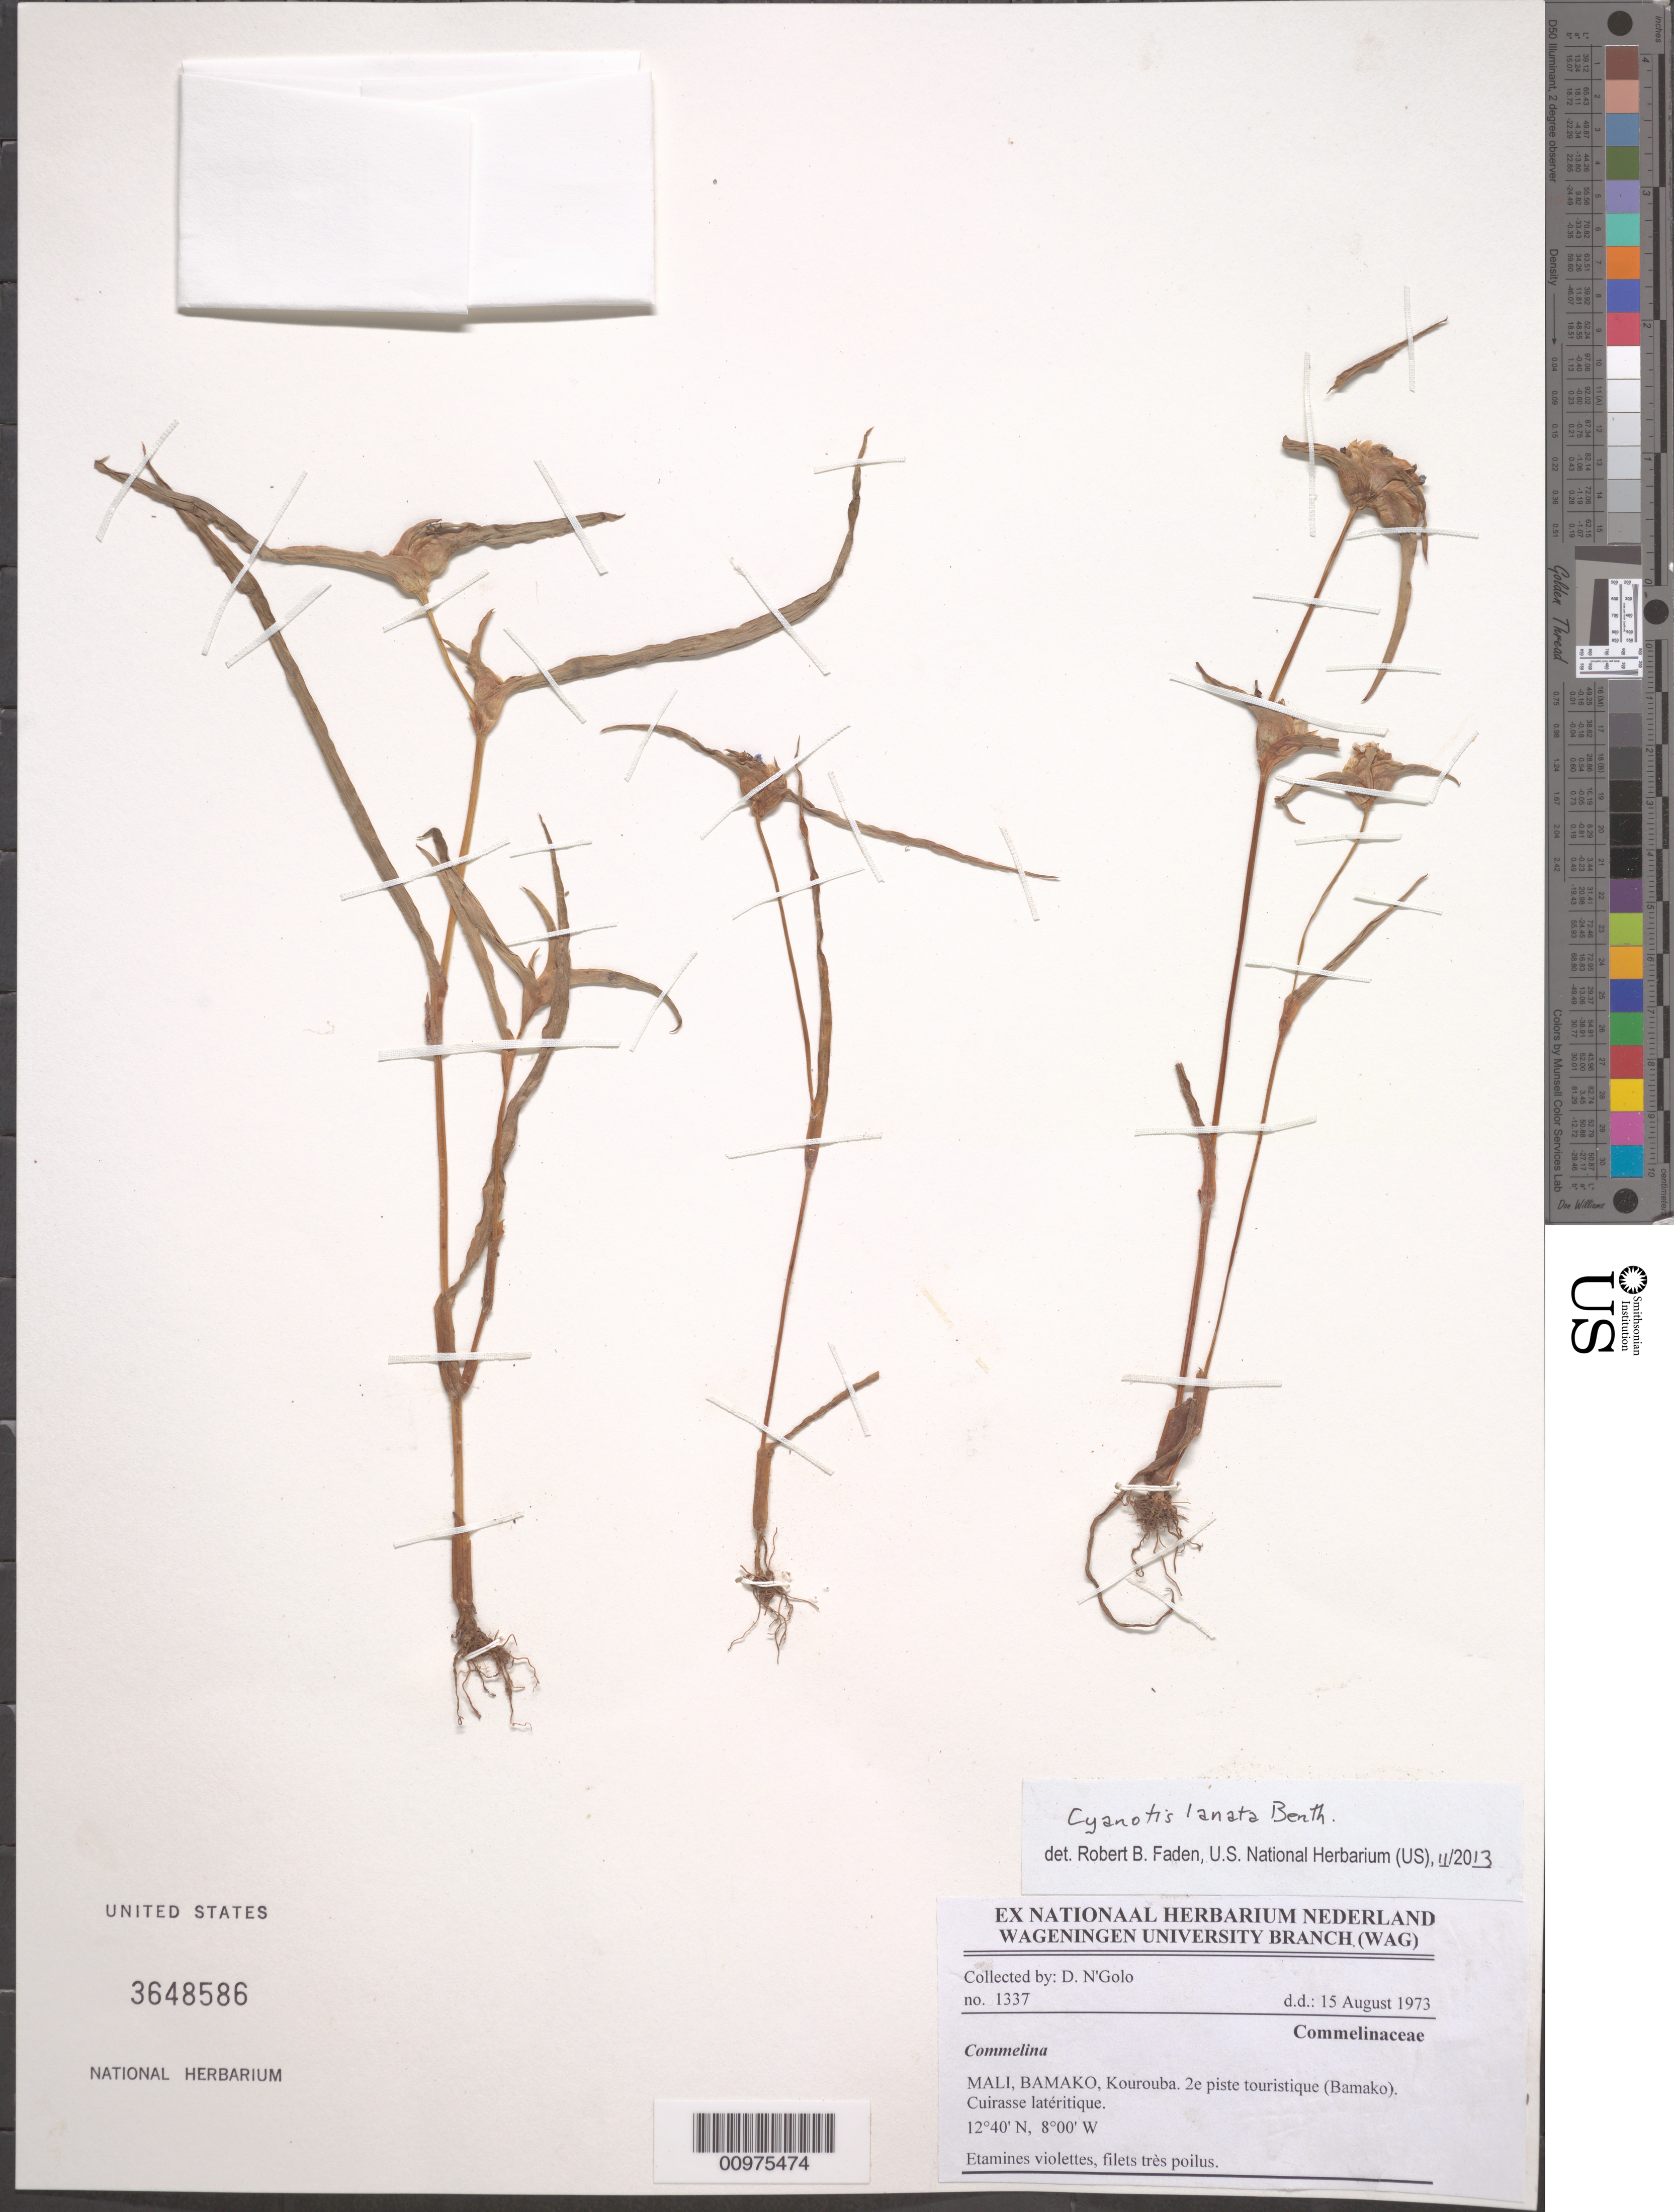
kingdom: Plantae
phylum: Tracheophyta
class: Liliopsida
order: Commelinales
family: Commelinaceae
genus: Cyanotis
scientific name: Cyanotis lanata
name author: Benth.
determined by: Faden, Robert B., (US), Smithsonian Institution - National Museum of Natural History (UNITED STATES)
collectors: D. N'Golo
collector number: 1337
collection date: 1973-08-15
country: Mali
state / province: Bamako Capital District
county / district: Kourouba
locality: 2e piste touristique (Banako).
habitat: Cuirasse latéritique.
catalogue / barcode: US 3648586